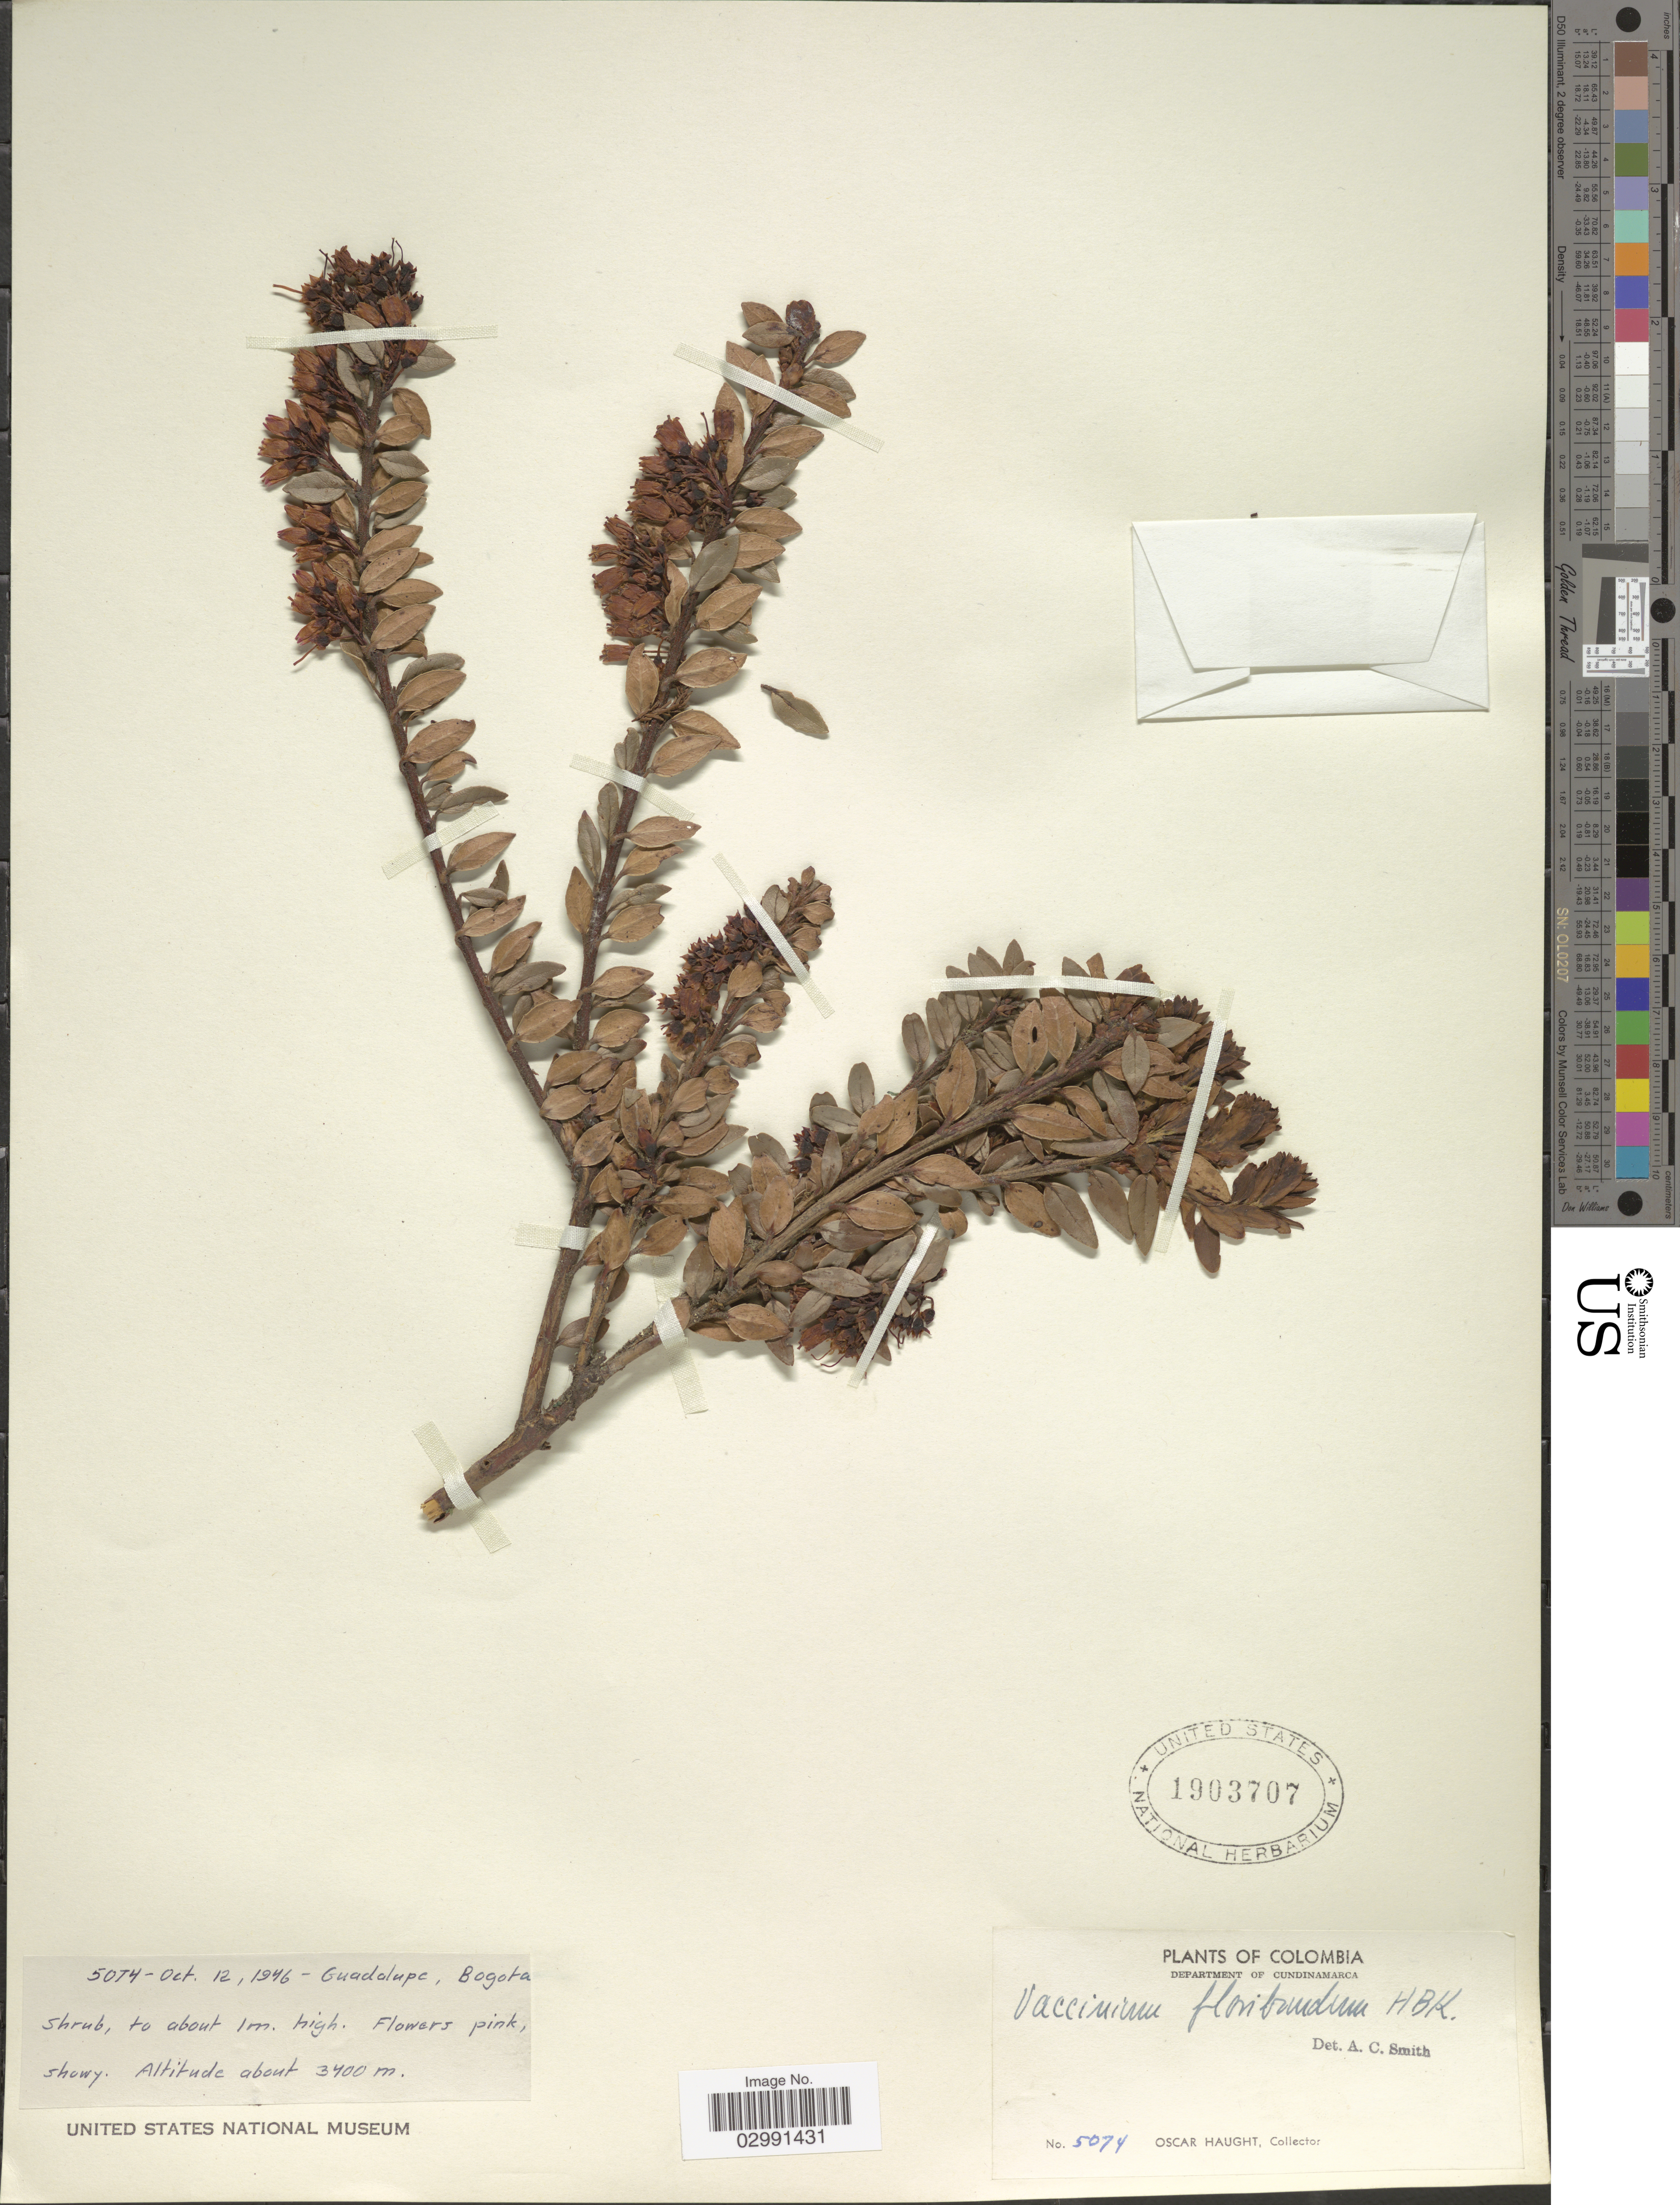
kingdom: Plantae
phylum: Tracheophyta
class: Magnoliopsida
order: Ericales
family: Ericaceae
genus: Vaccinium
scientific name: Vaccinium floribundum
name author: Kunth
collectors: O. L. Haught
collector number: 5074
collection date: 1946-10-12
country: Colombia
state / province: Cundinamarca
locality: Department of Cundinamarca. Guadalupe, Bogota.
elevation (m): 3400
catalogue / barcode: US 1903707